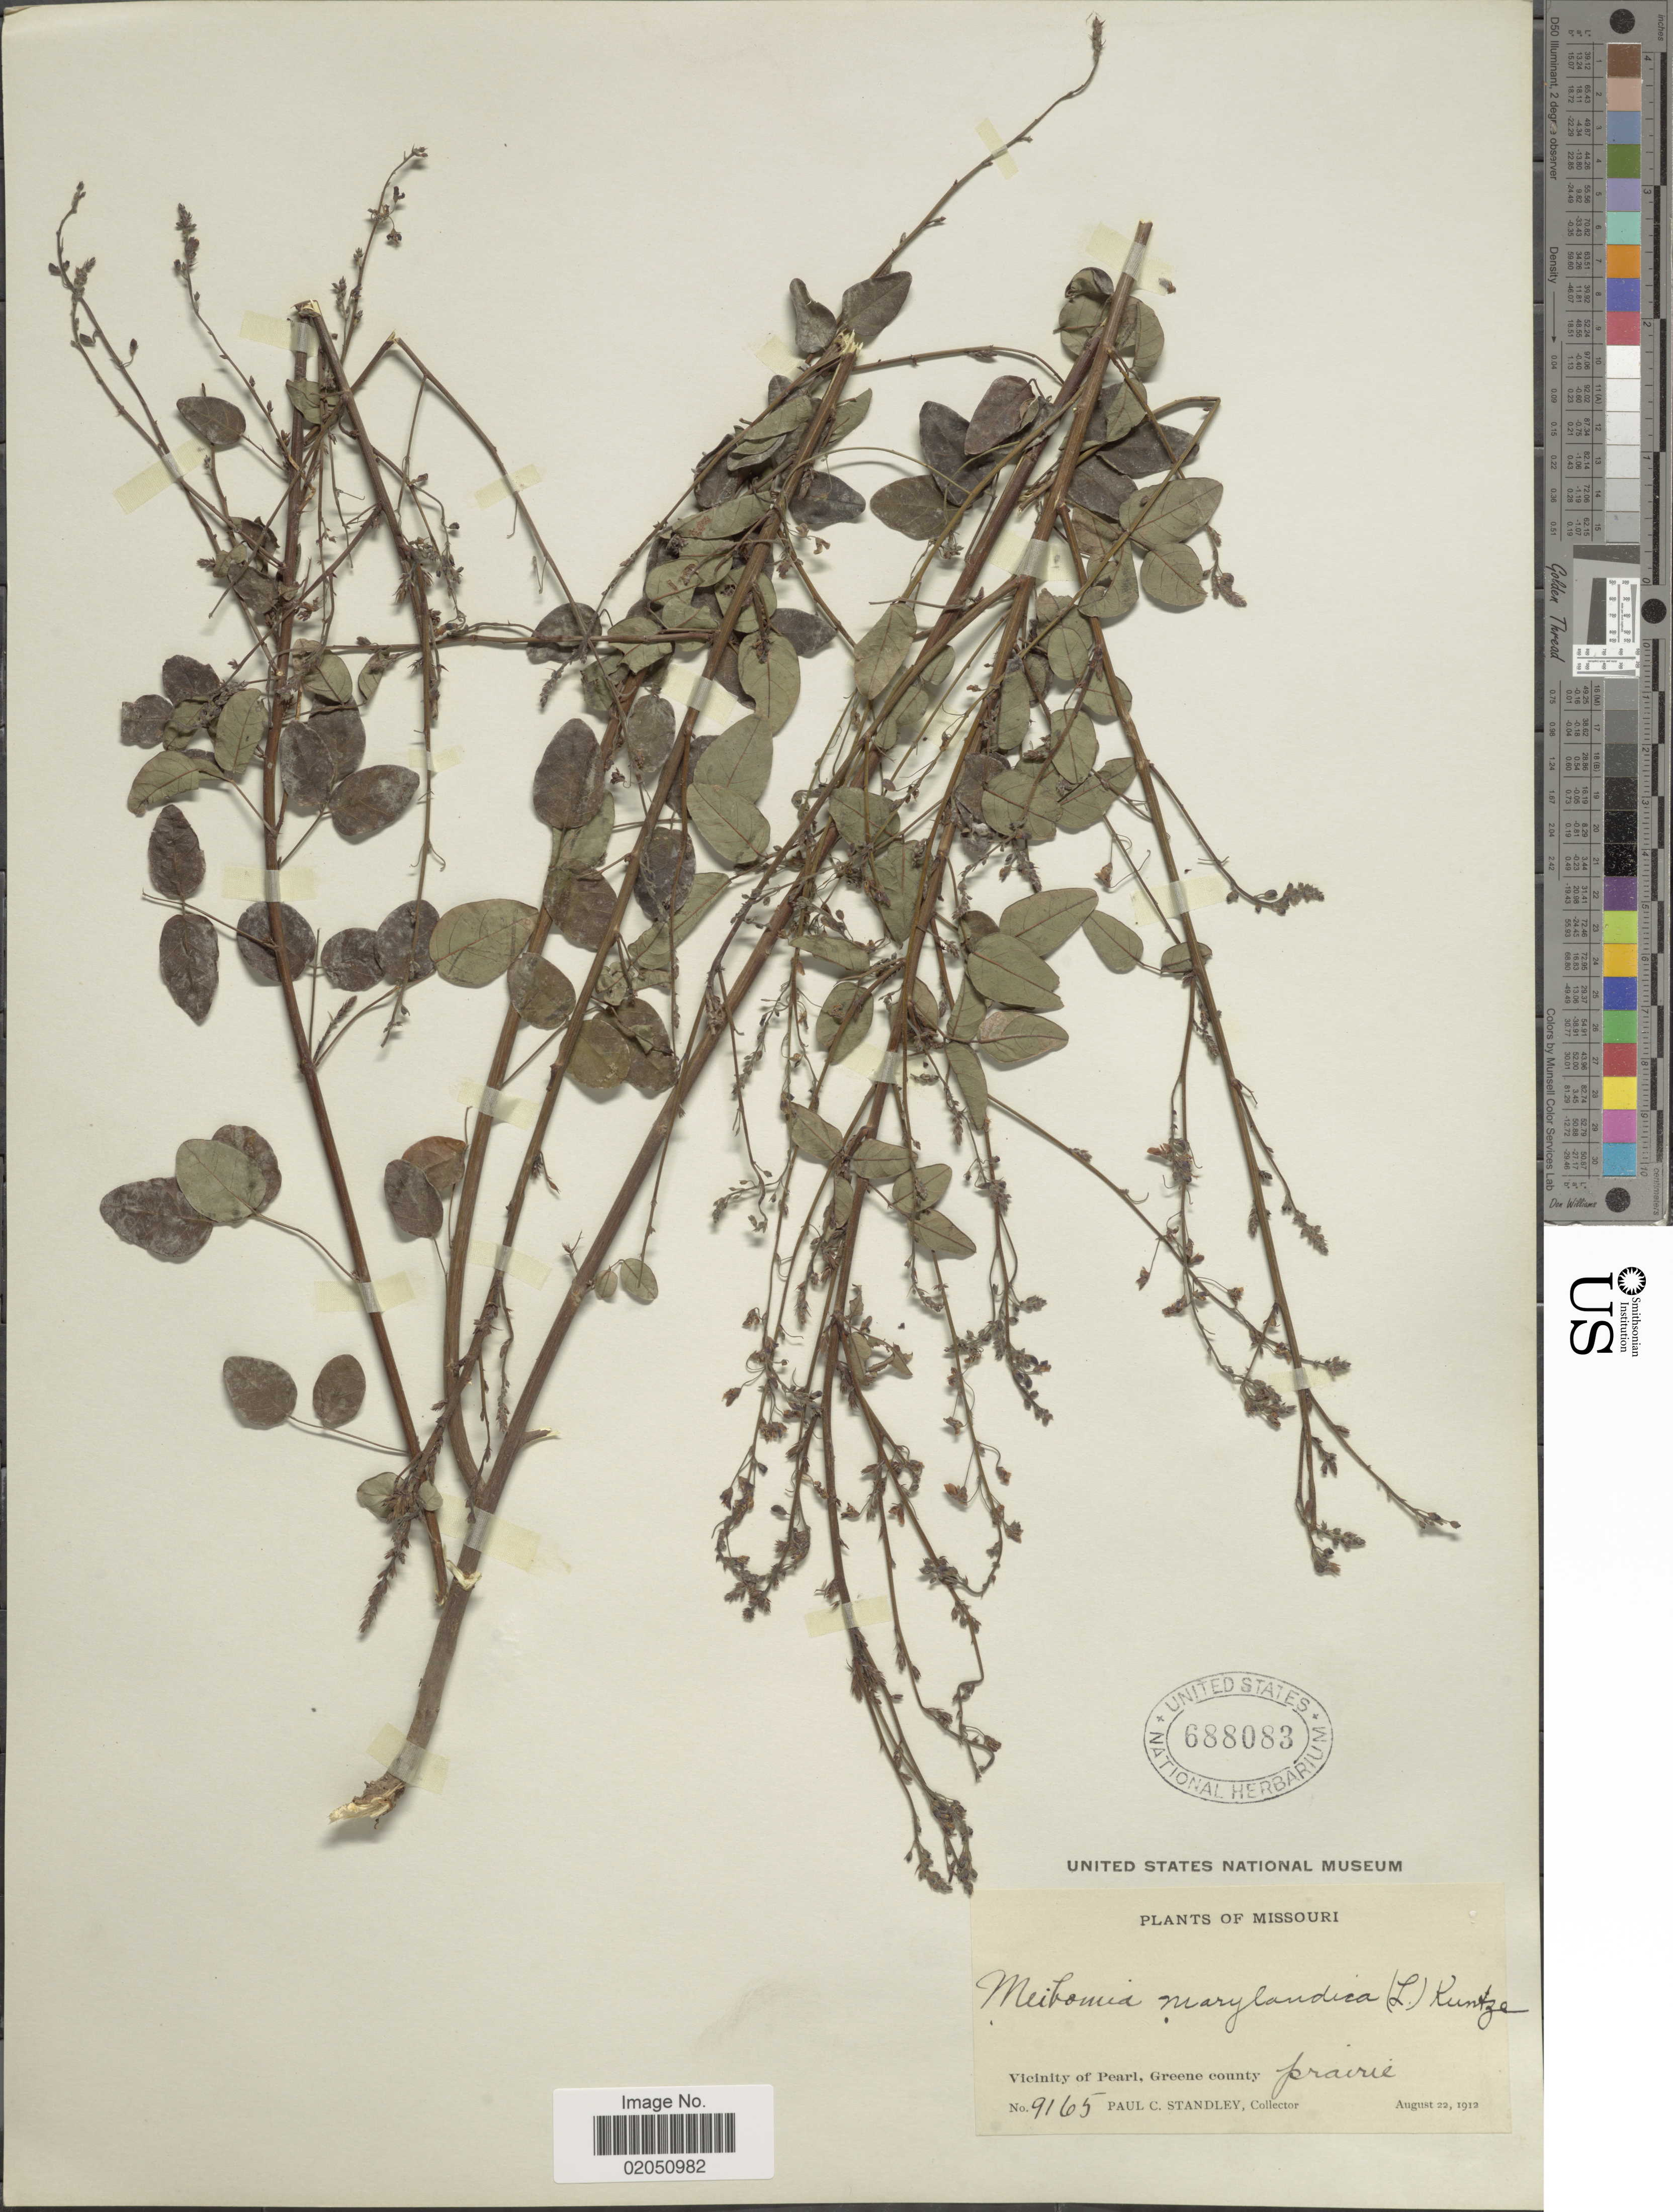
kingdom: Plantae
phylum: Tracheophyta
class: Magnoliopsida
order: Fabales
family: Fabaceae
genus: Desmodium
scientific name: Desmodium marilandicum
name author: Darl.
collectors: P. C. Standley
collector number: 9165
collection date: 1912-08-22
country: United States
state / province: Missouri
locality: Vicinity of Pearl, Greene county prairie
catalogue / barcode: US 688083